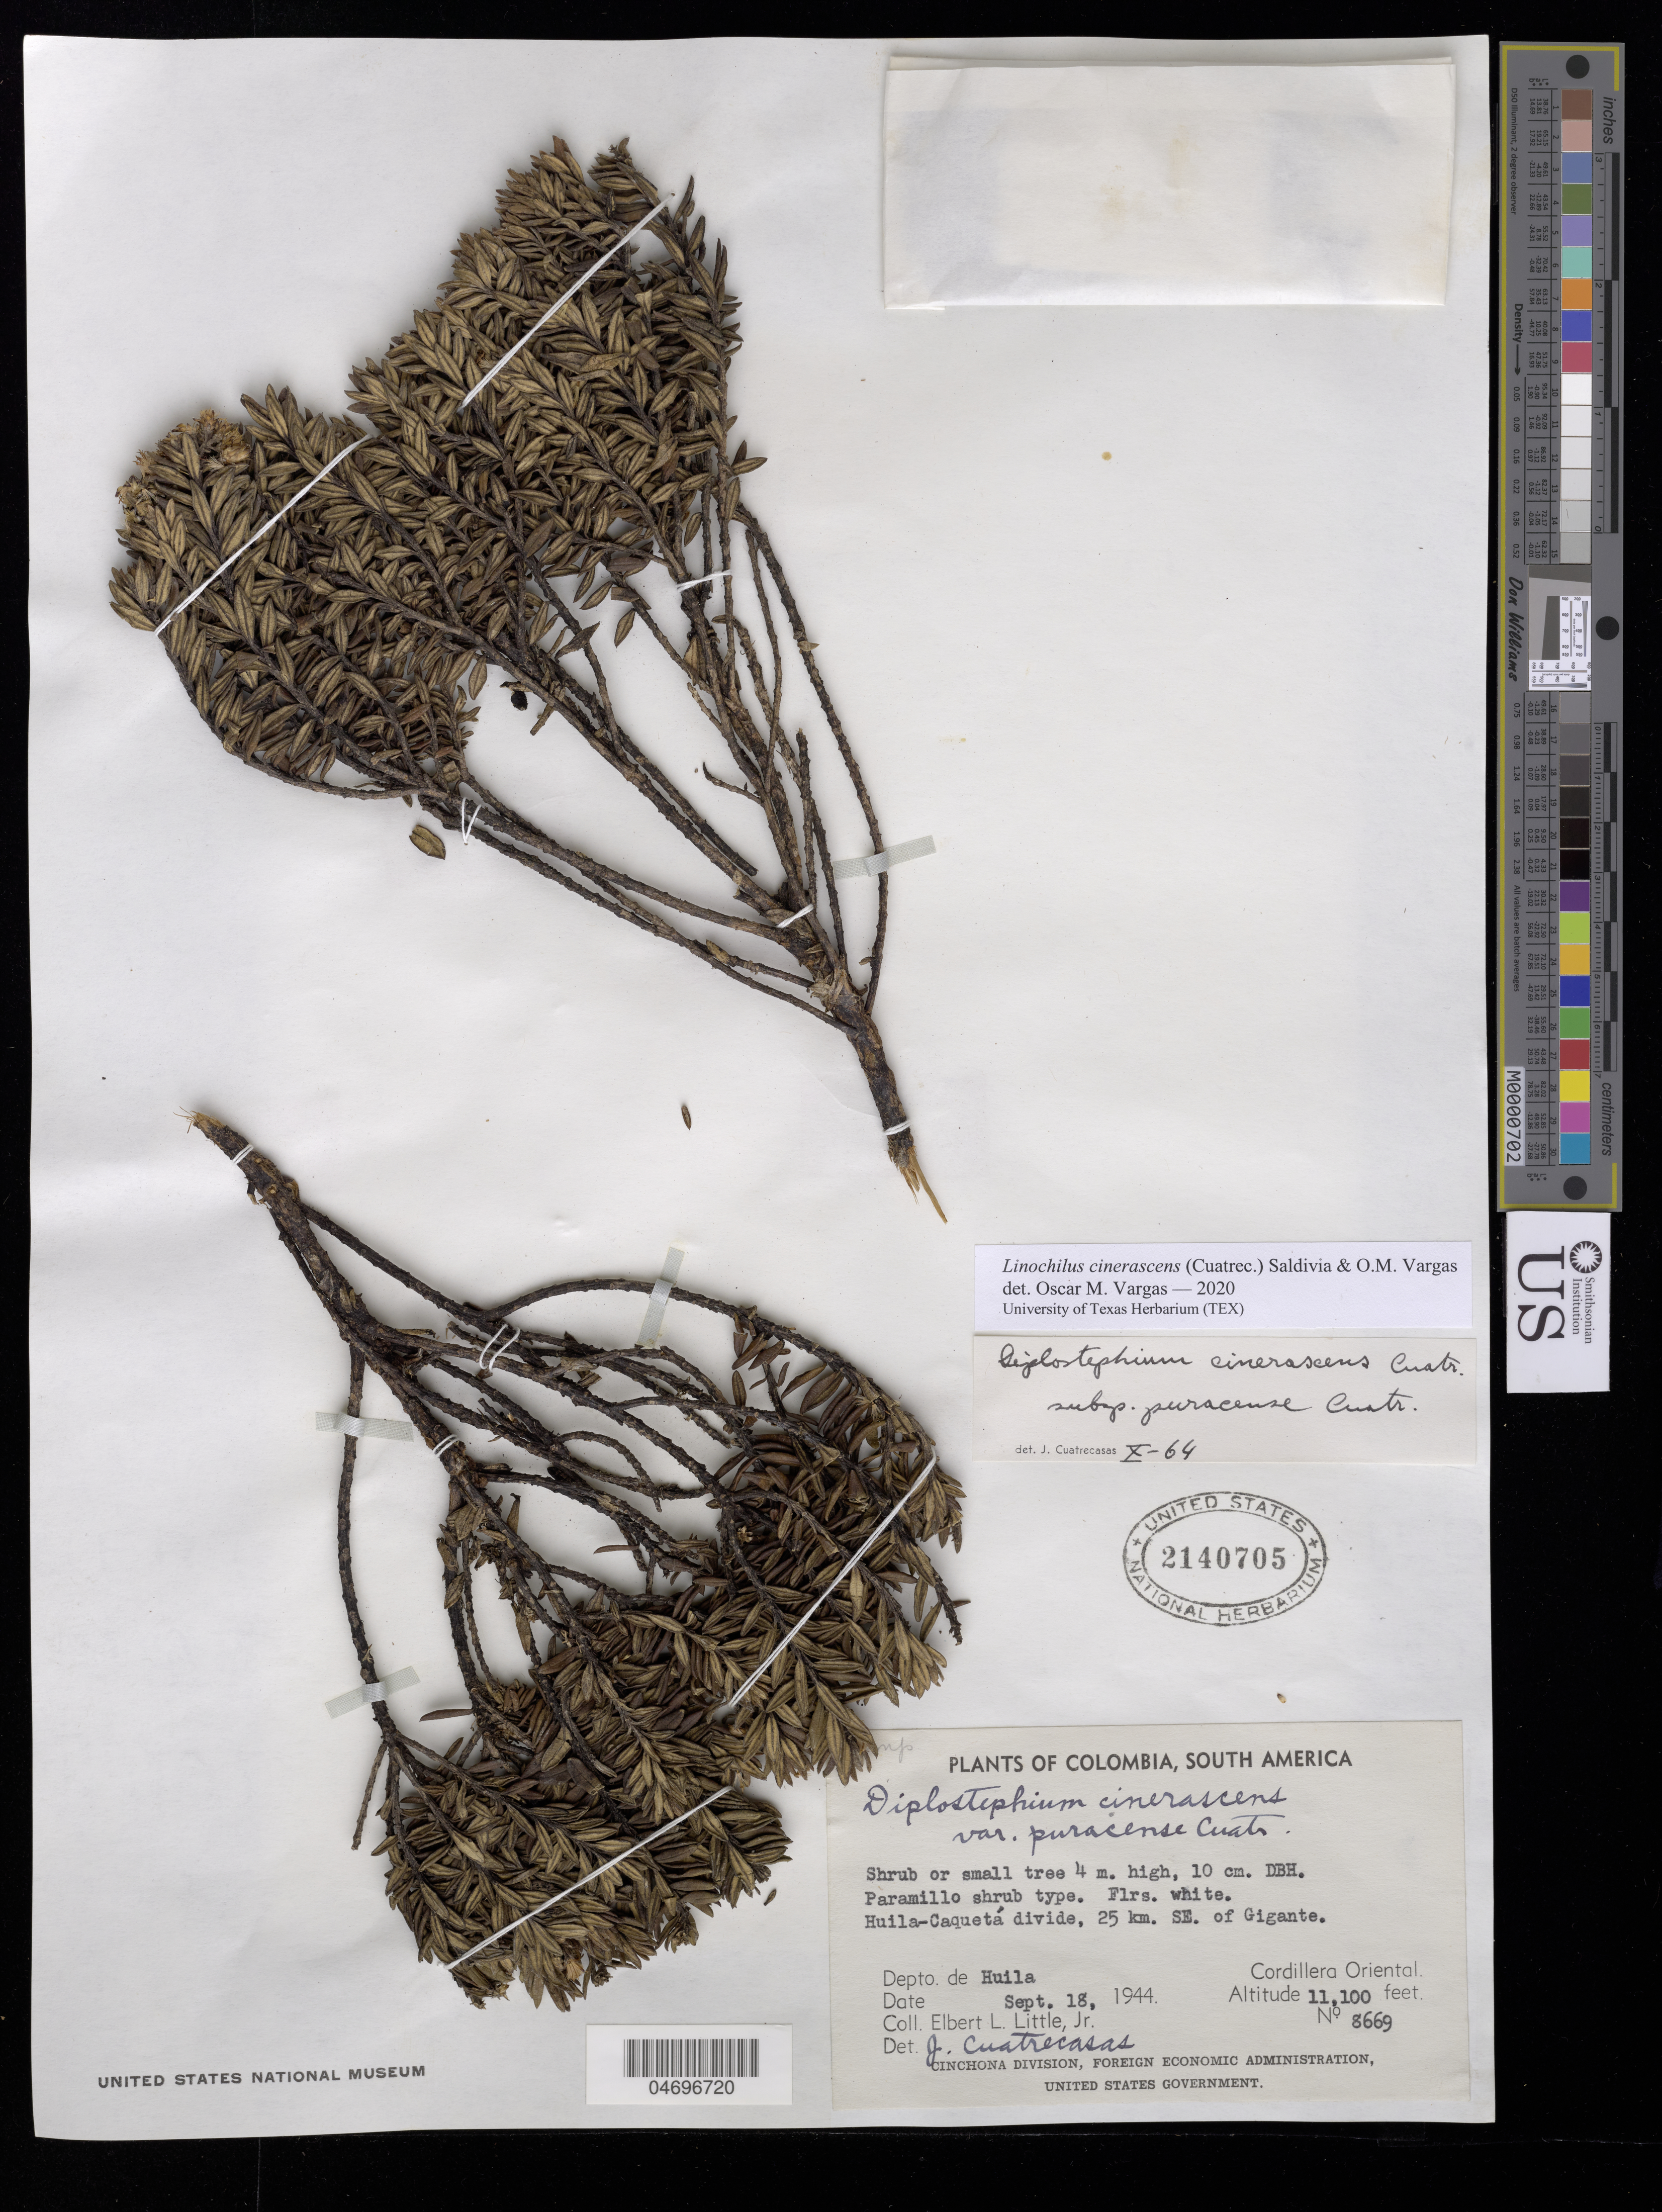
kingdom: Plantae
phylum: Tracheophyta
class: Magnoliopsida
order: Asterales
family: Asteraceae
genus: Linochilus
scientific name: Linochilus cinerascens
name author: (Cuatrec.) Saldivia & O.M. Vargas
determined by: Vargas, Oscar M.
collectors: E. L. Little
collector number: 8669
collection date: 1944-09-18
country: Colombia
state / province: Huila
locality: Huila side of Huila-Caquetá divide, 25 km SE of Gigante, Huila, Depto del Huila, Cordillera Oriental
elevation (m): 3444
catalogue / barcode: US 2140705